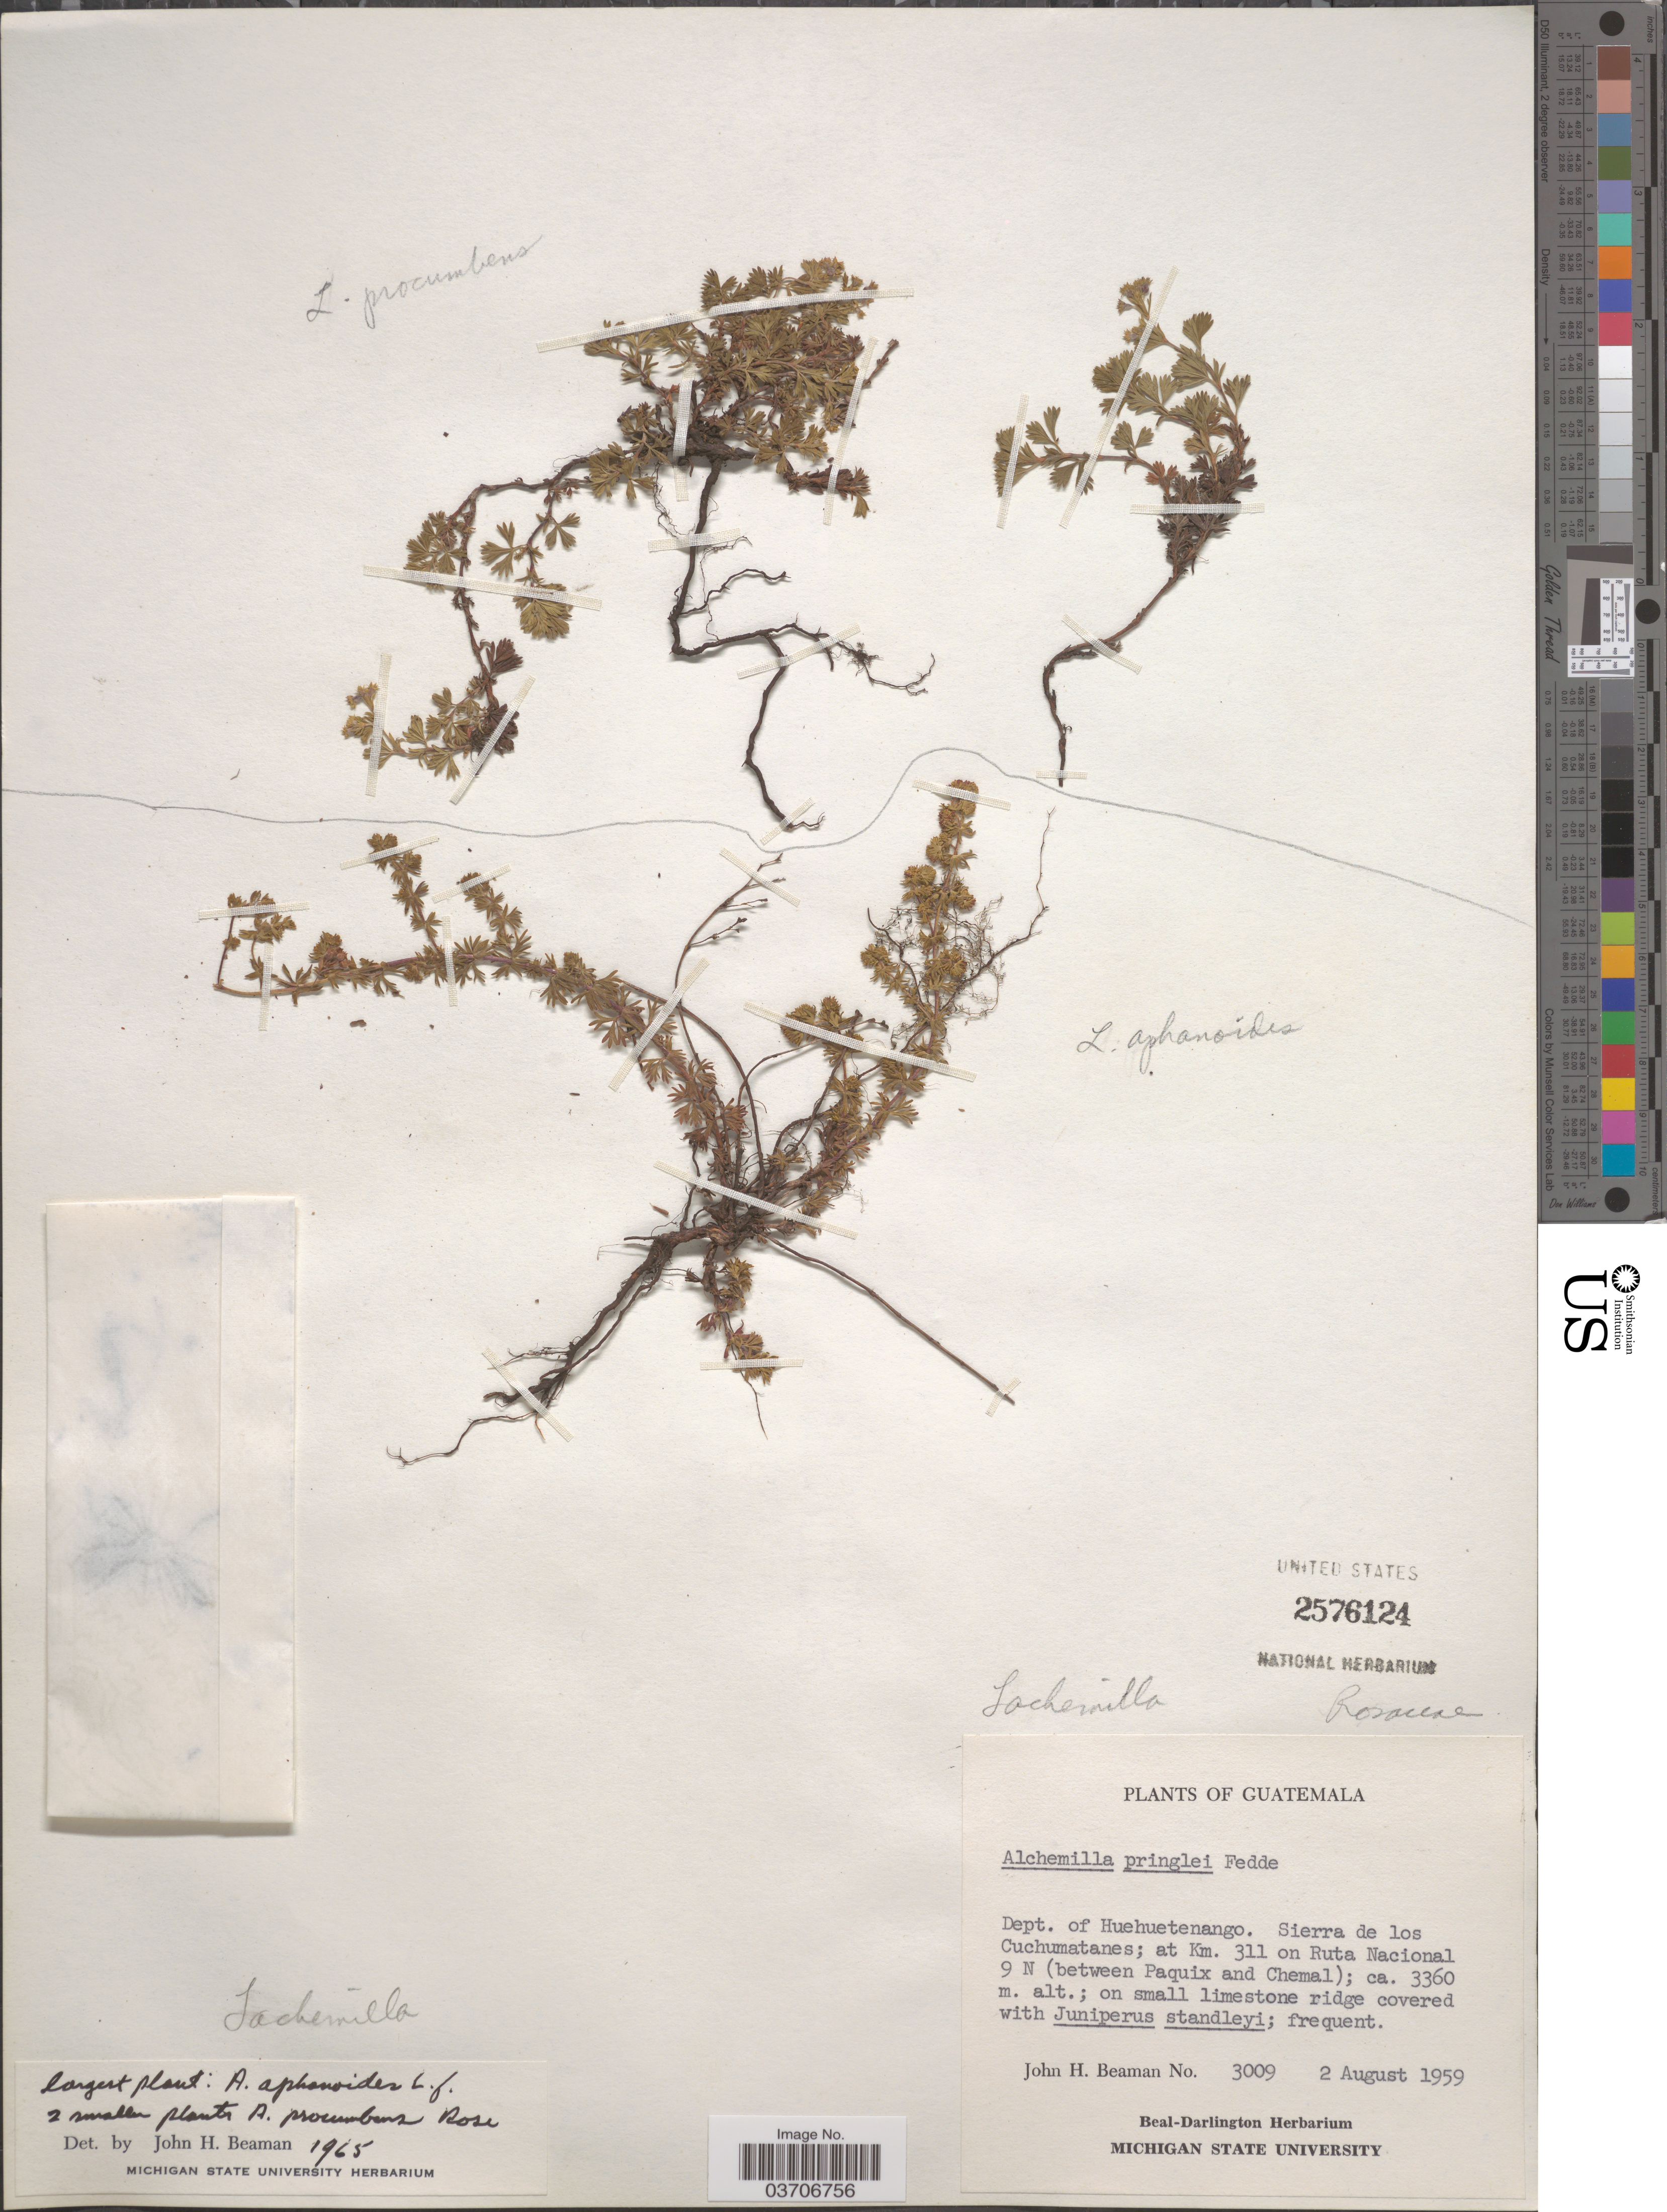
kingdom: Plantae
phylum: Tracheophyta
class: Magnoliopsida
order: Rosales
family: Rosaceae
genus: Lachemilla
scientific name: Lachemilla procumbens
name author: (Rose) Rydb.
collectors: J. H. Beaman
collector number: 3009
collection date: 1959-08-02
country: Guatemala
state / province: Huehuetenango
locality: Dept. of Huehuetanango. Sierra de los Cuchumatanes; at Km. 311 on Ruta Nacional 9 N (between Paquix and Chemal).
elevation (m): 3360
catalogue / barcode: US 2576124